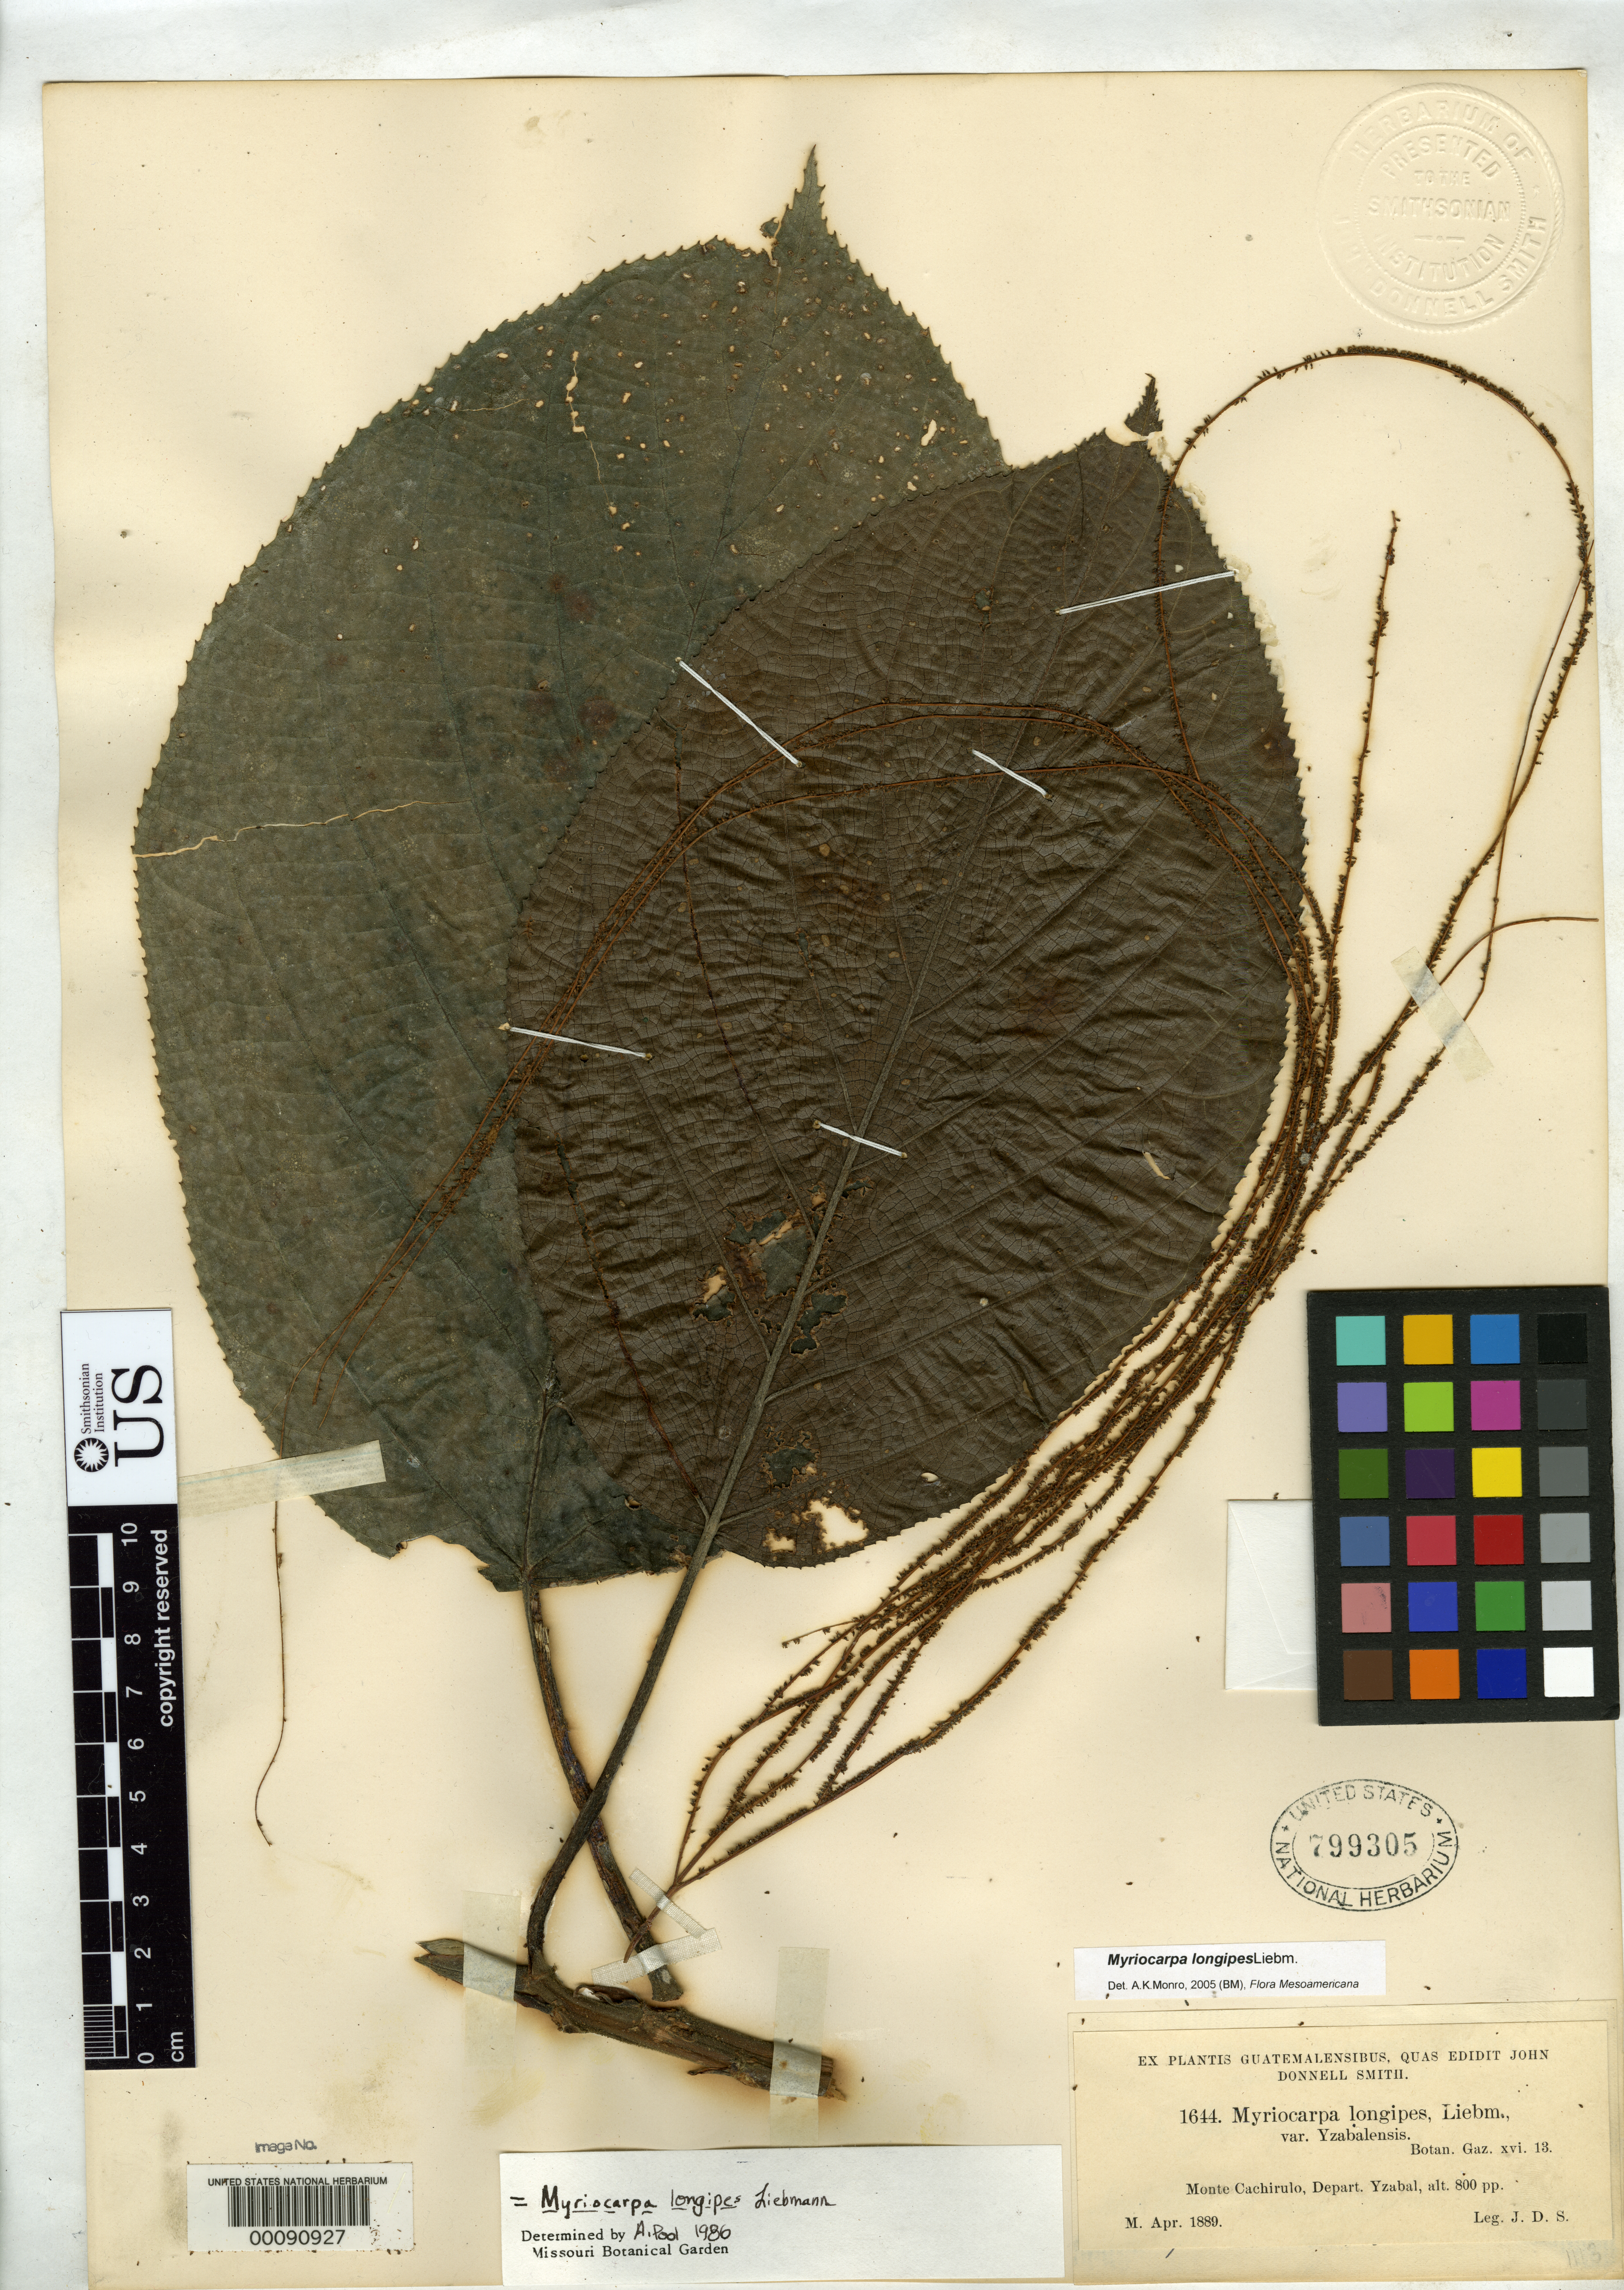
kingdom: Plantae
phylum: Tracheophyta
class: Magnoliopsida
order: Rosales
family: Urticaceae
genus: Myriocarpa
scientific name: Myriocarpa longipes var. yzabalensis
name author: Donn. Sm.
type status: Possible Type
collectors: J. Donnell Smith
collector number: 1644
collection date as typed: Apr 1889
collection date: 1889-04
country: Guatemala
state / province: Izabal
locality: Monte Cachirulo.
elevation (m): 244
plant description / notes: Protologue cites "alt. 900 ft., Apr. 1890" (800 pp. & Apr. 1889 acc. to label on this specimen).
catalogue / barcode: US 799305